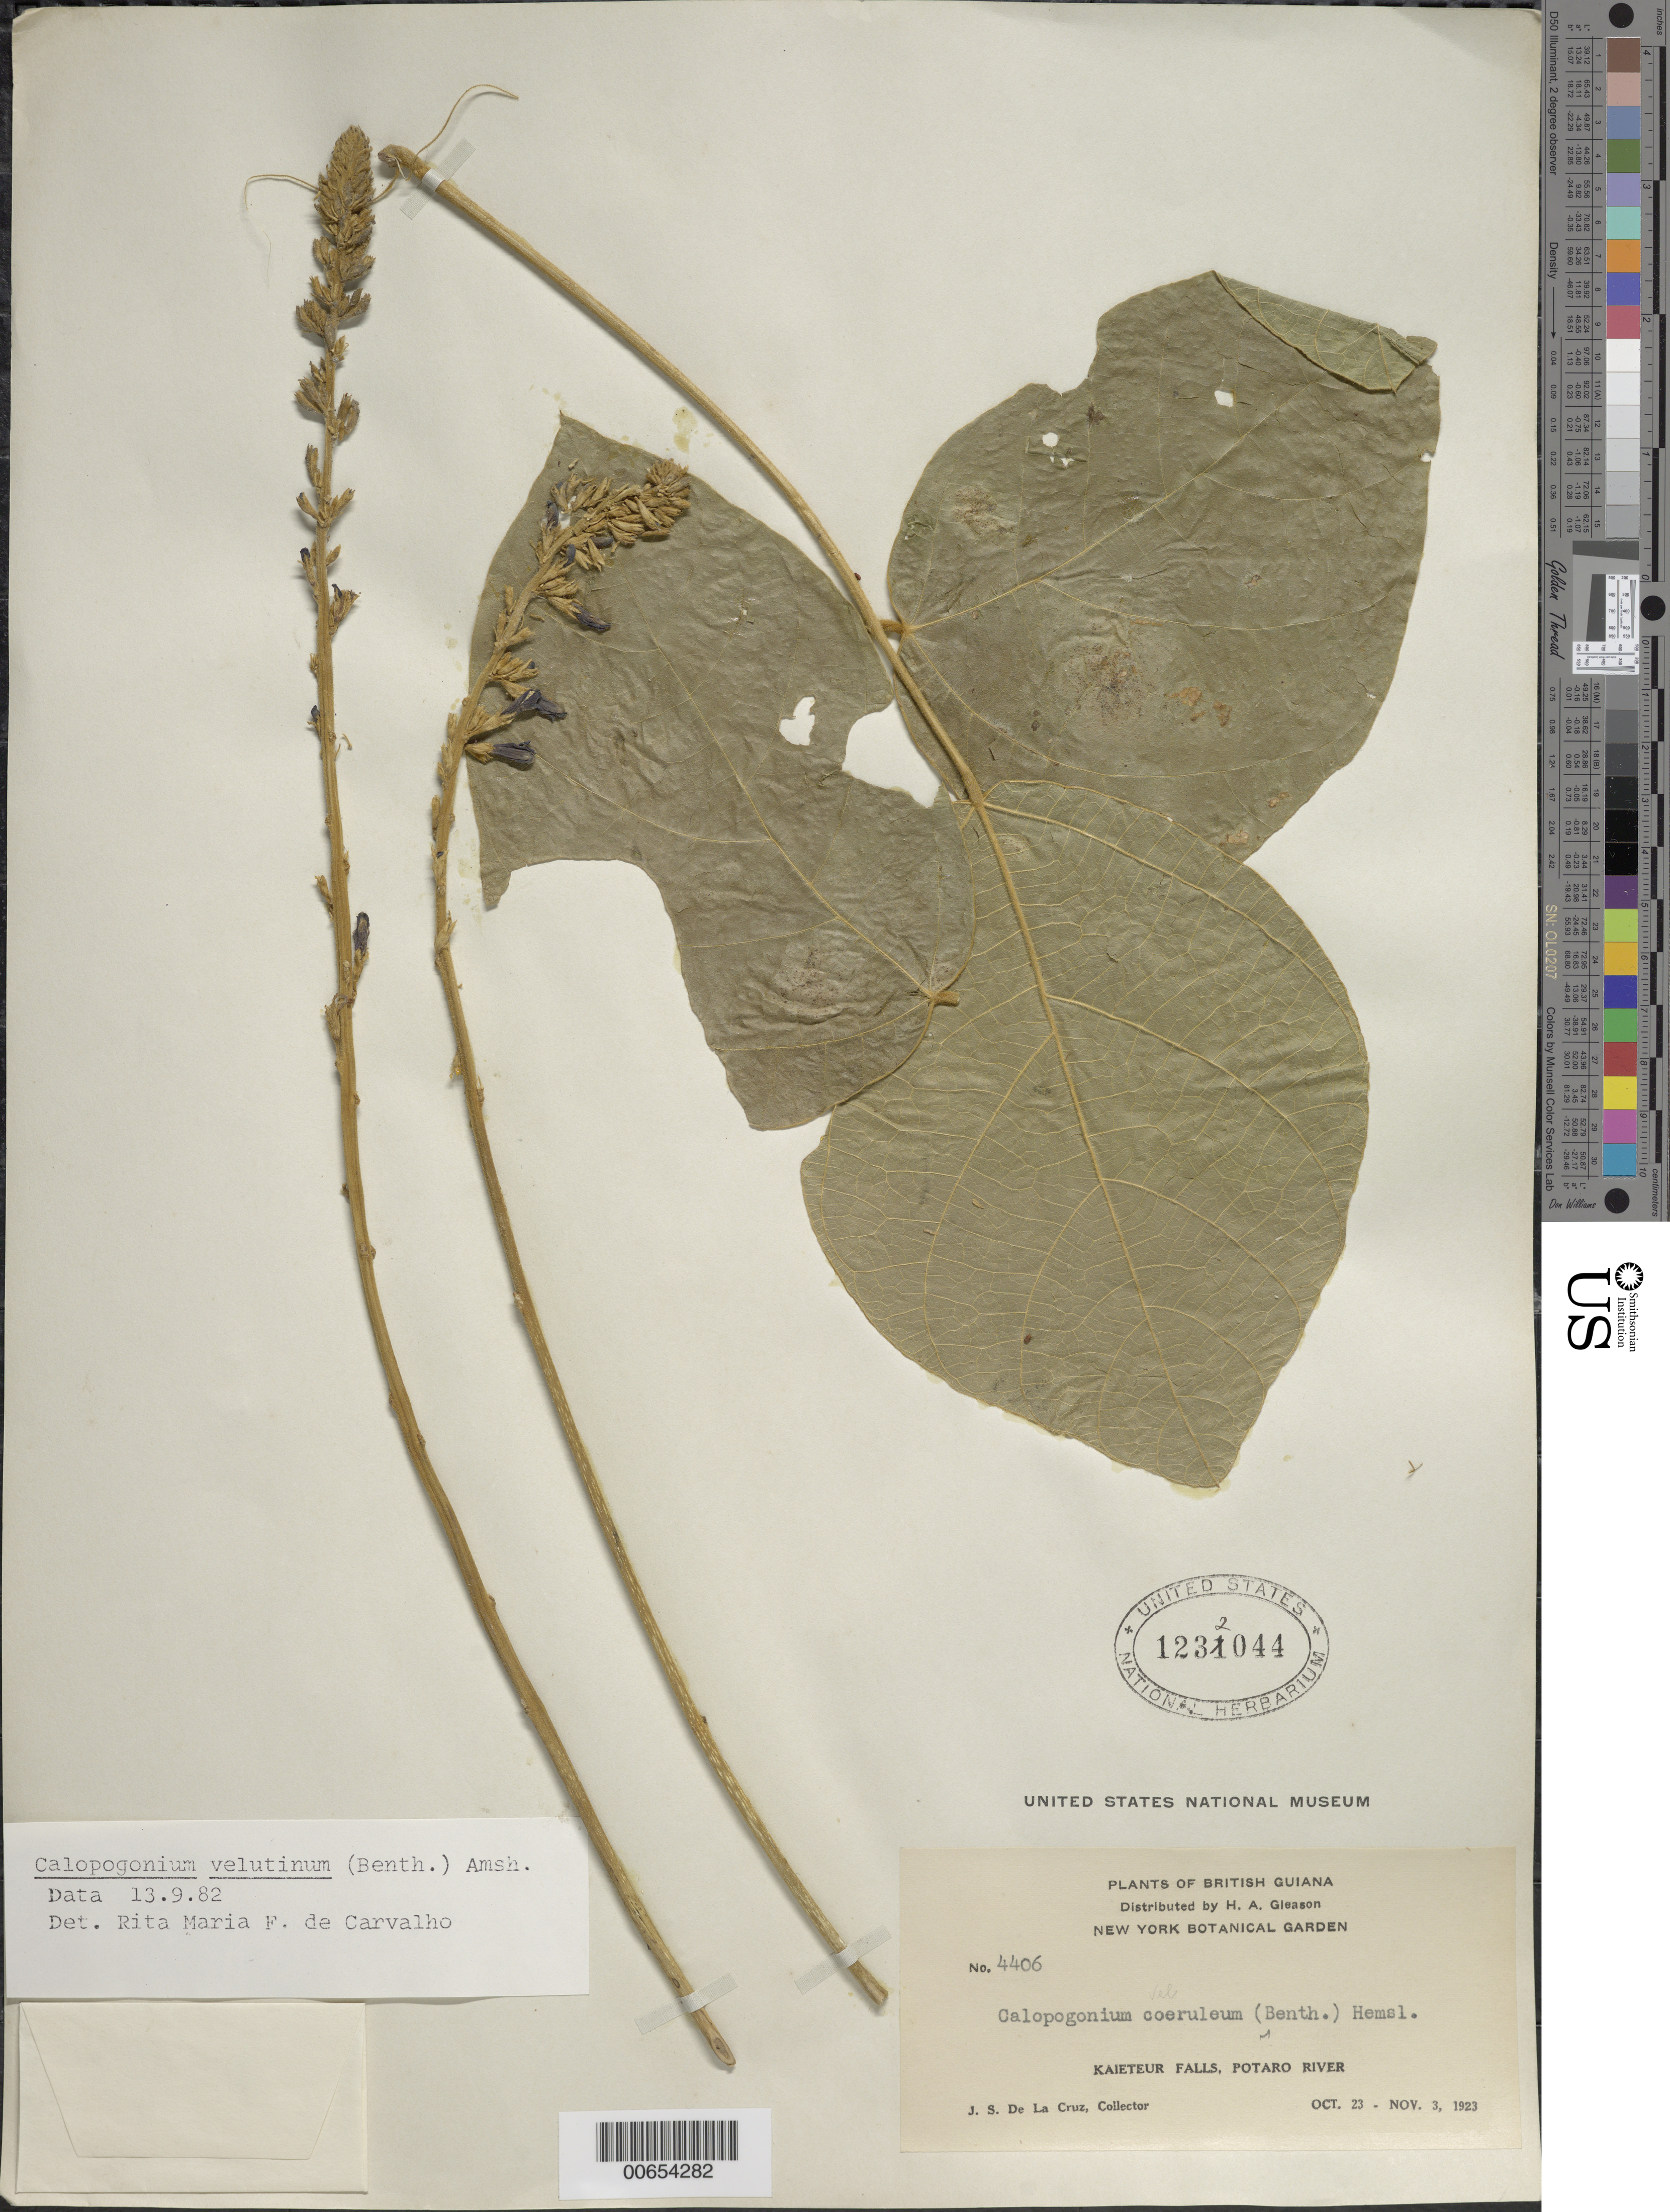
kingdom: Plantae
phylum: Tracheophyta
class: Magnoliopsida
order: Fabales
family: Fabaceae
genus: Calopogonium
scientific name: Calopogonium velutinum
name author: (Benth.) Amshoff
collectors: J. S. de la Cruz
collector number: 4406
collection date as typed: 23-Oct-23 to 3-Nov-23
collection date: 1923-10-23/1923-11-03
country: Guyana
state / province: Potaro-Siparuni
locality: Kaieteur Falls, Potaro R.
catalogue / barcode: US 1232044